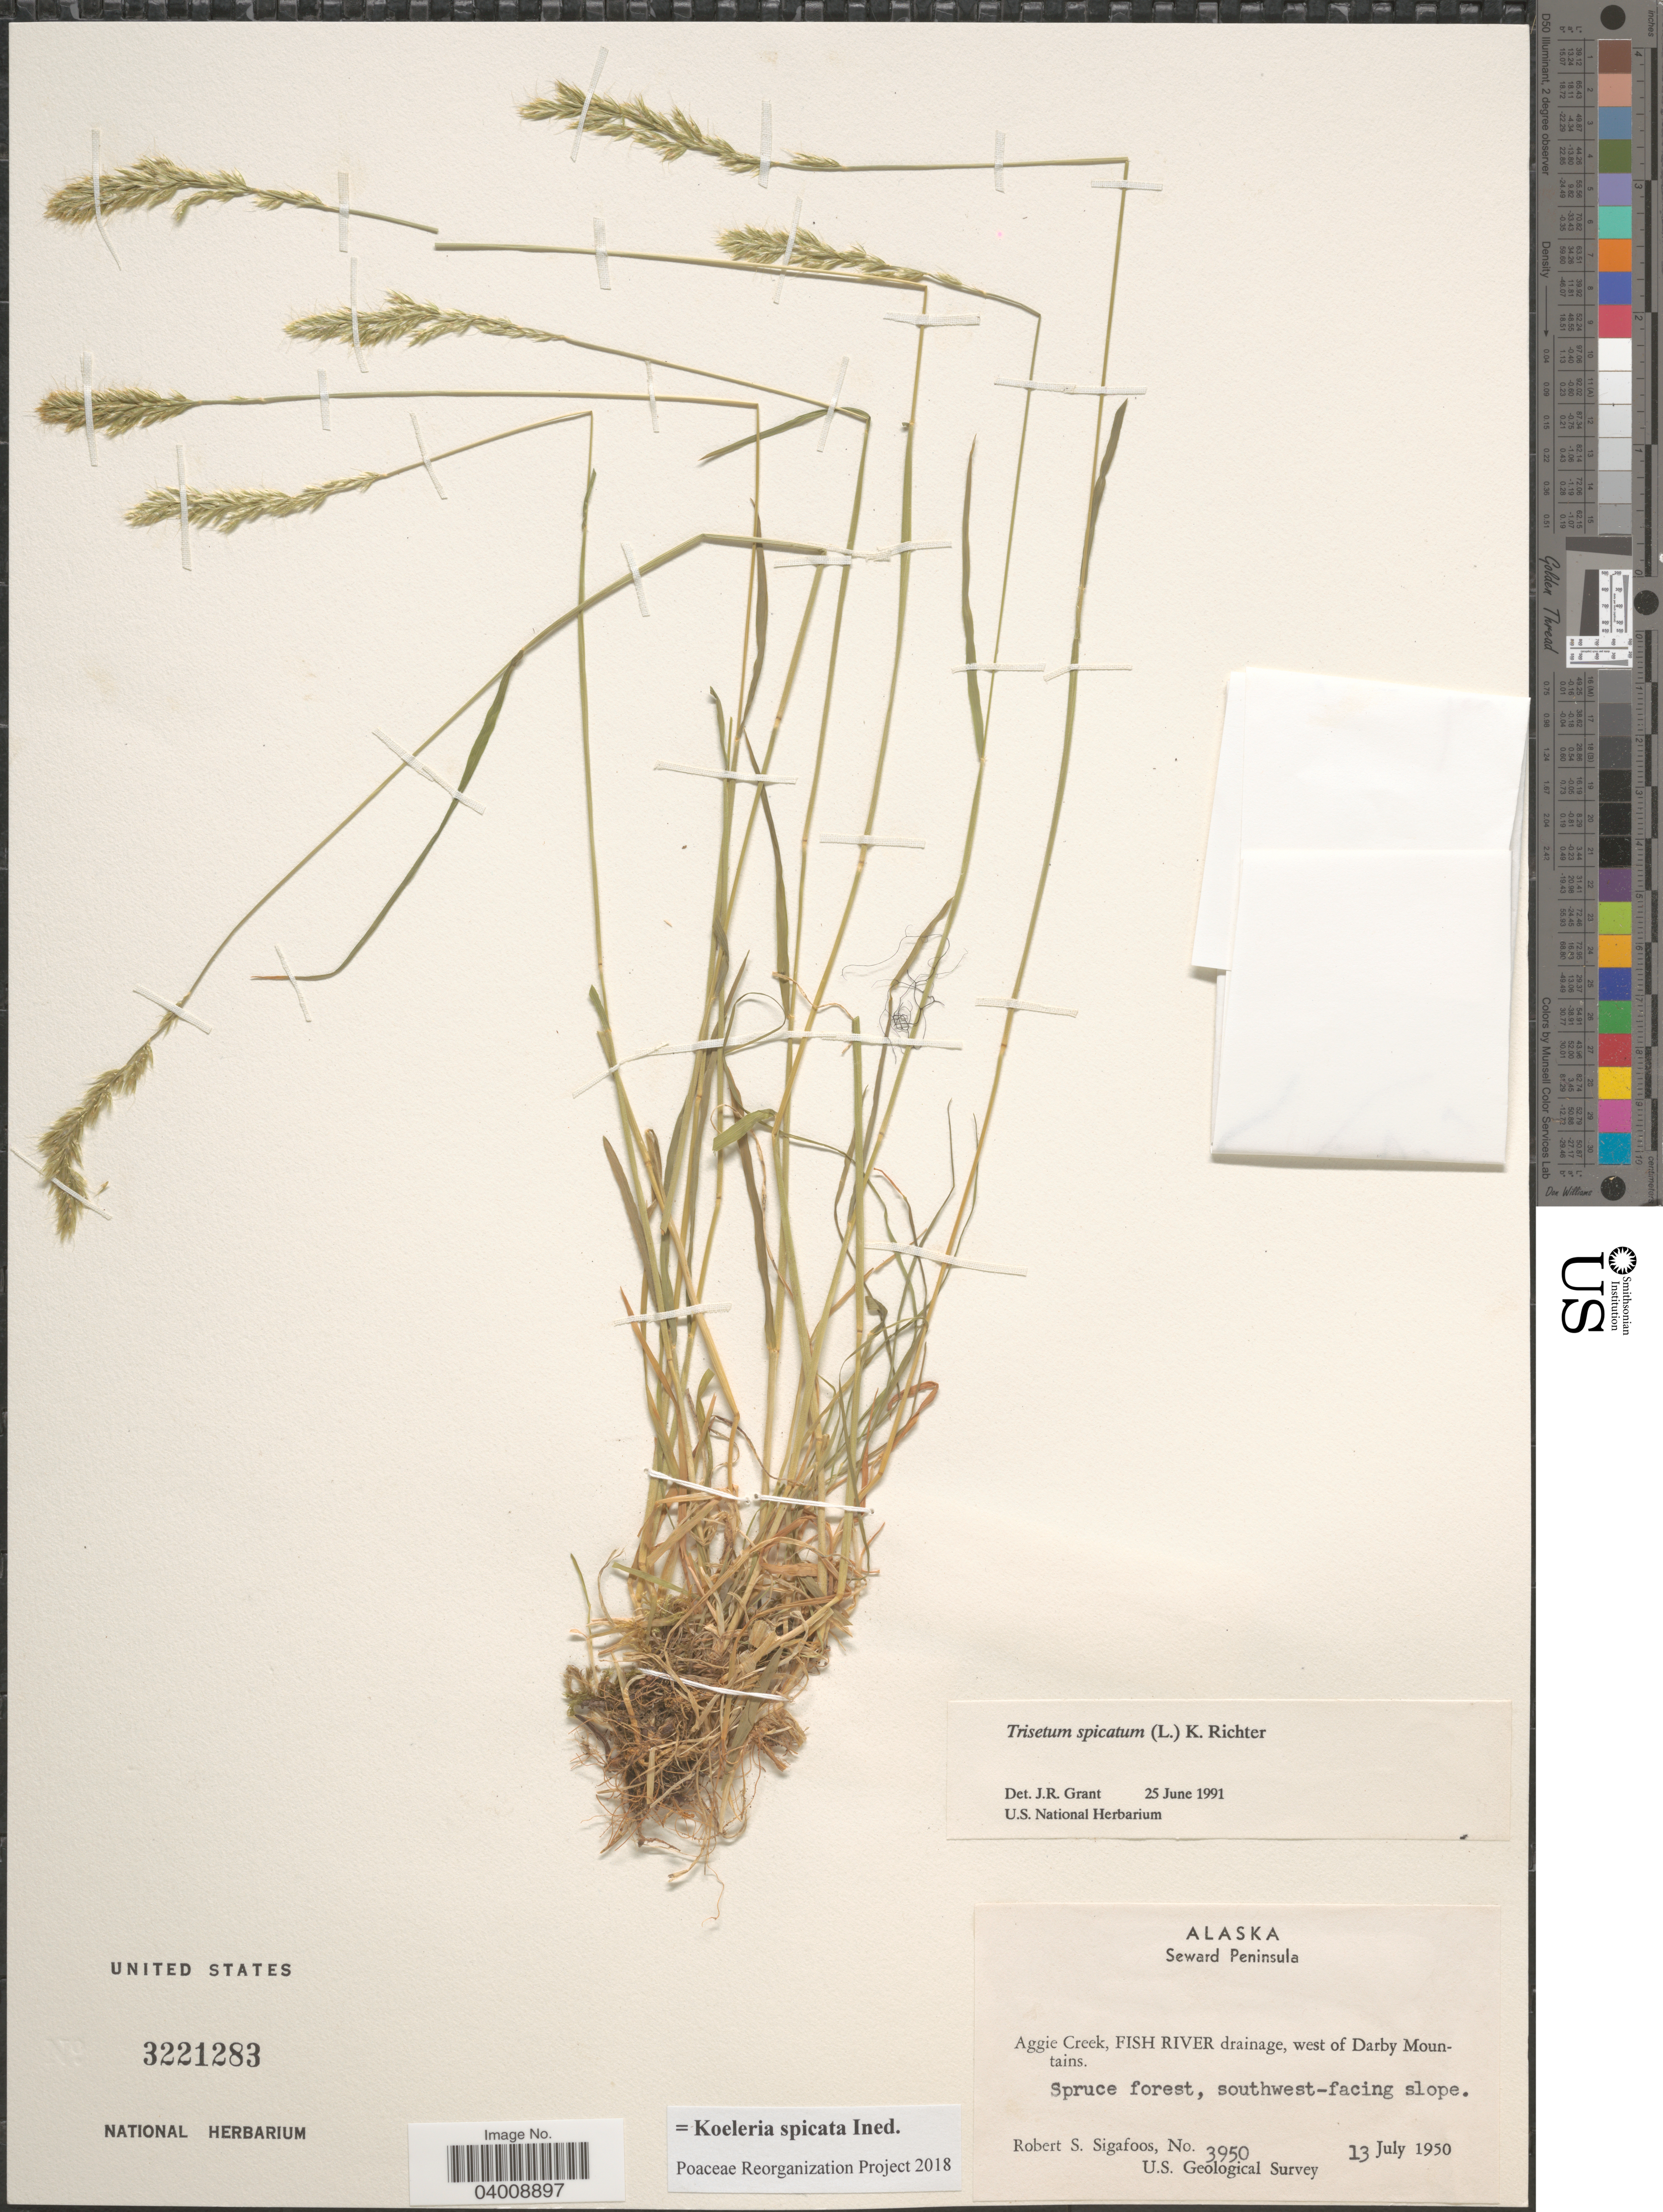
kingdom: Plantae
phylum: Tracheophyta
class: Liliopsida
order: Poales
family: Poaceae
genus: Koeleria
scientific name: Koeleria spicata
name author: (L.) Barberá et al.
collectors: R. Sigafoos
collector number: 3950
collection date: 1950-07-13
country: United States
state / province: Alaska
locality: Seward Peninsula. Aggie Creek, Fish River drainage, west of Darby Mountains. Spruce forest, southwest-facing slope.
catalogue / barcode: US 3221283